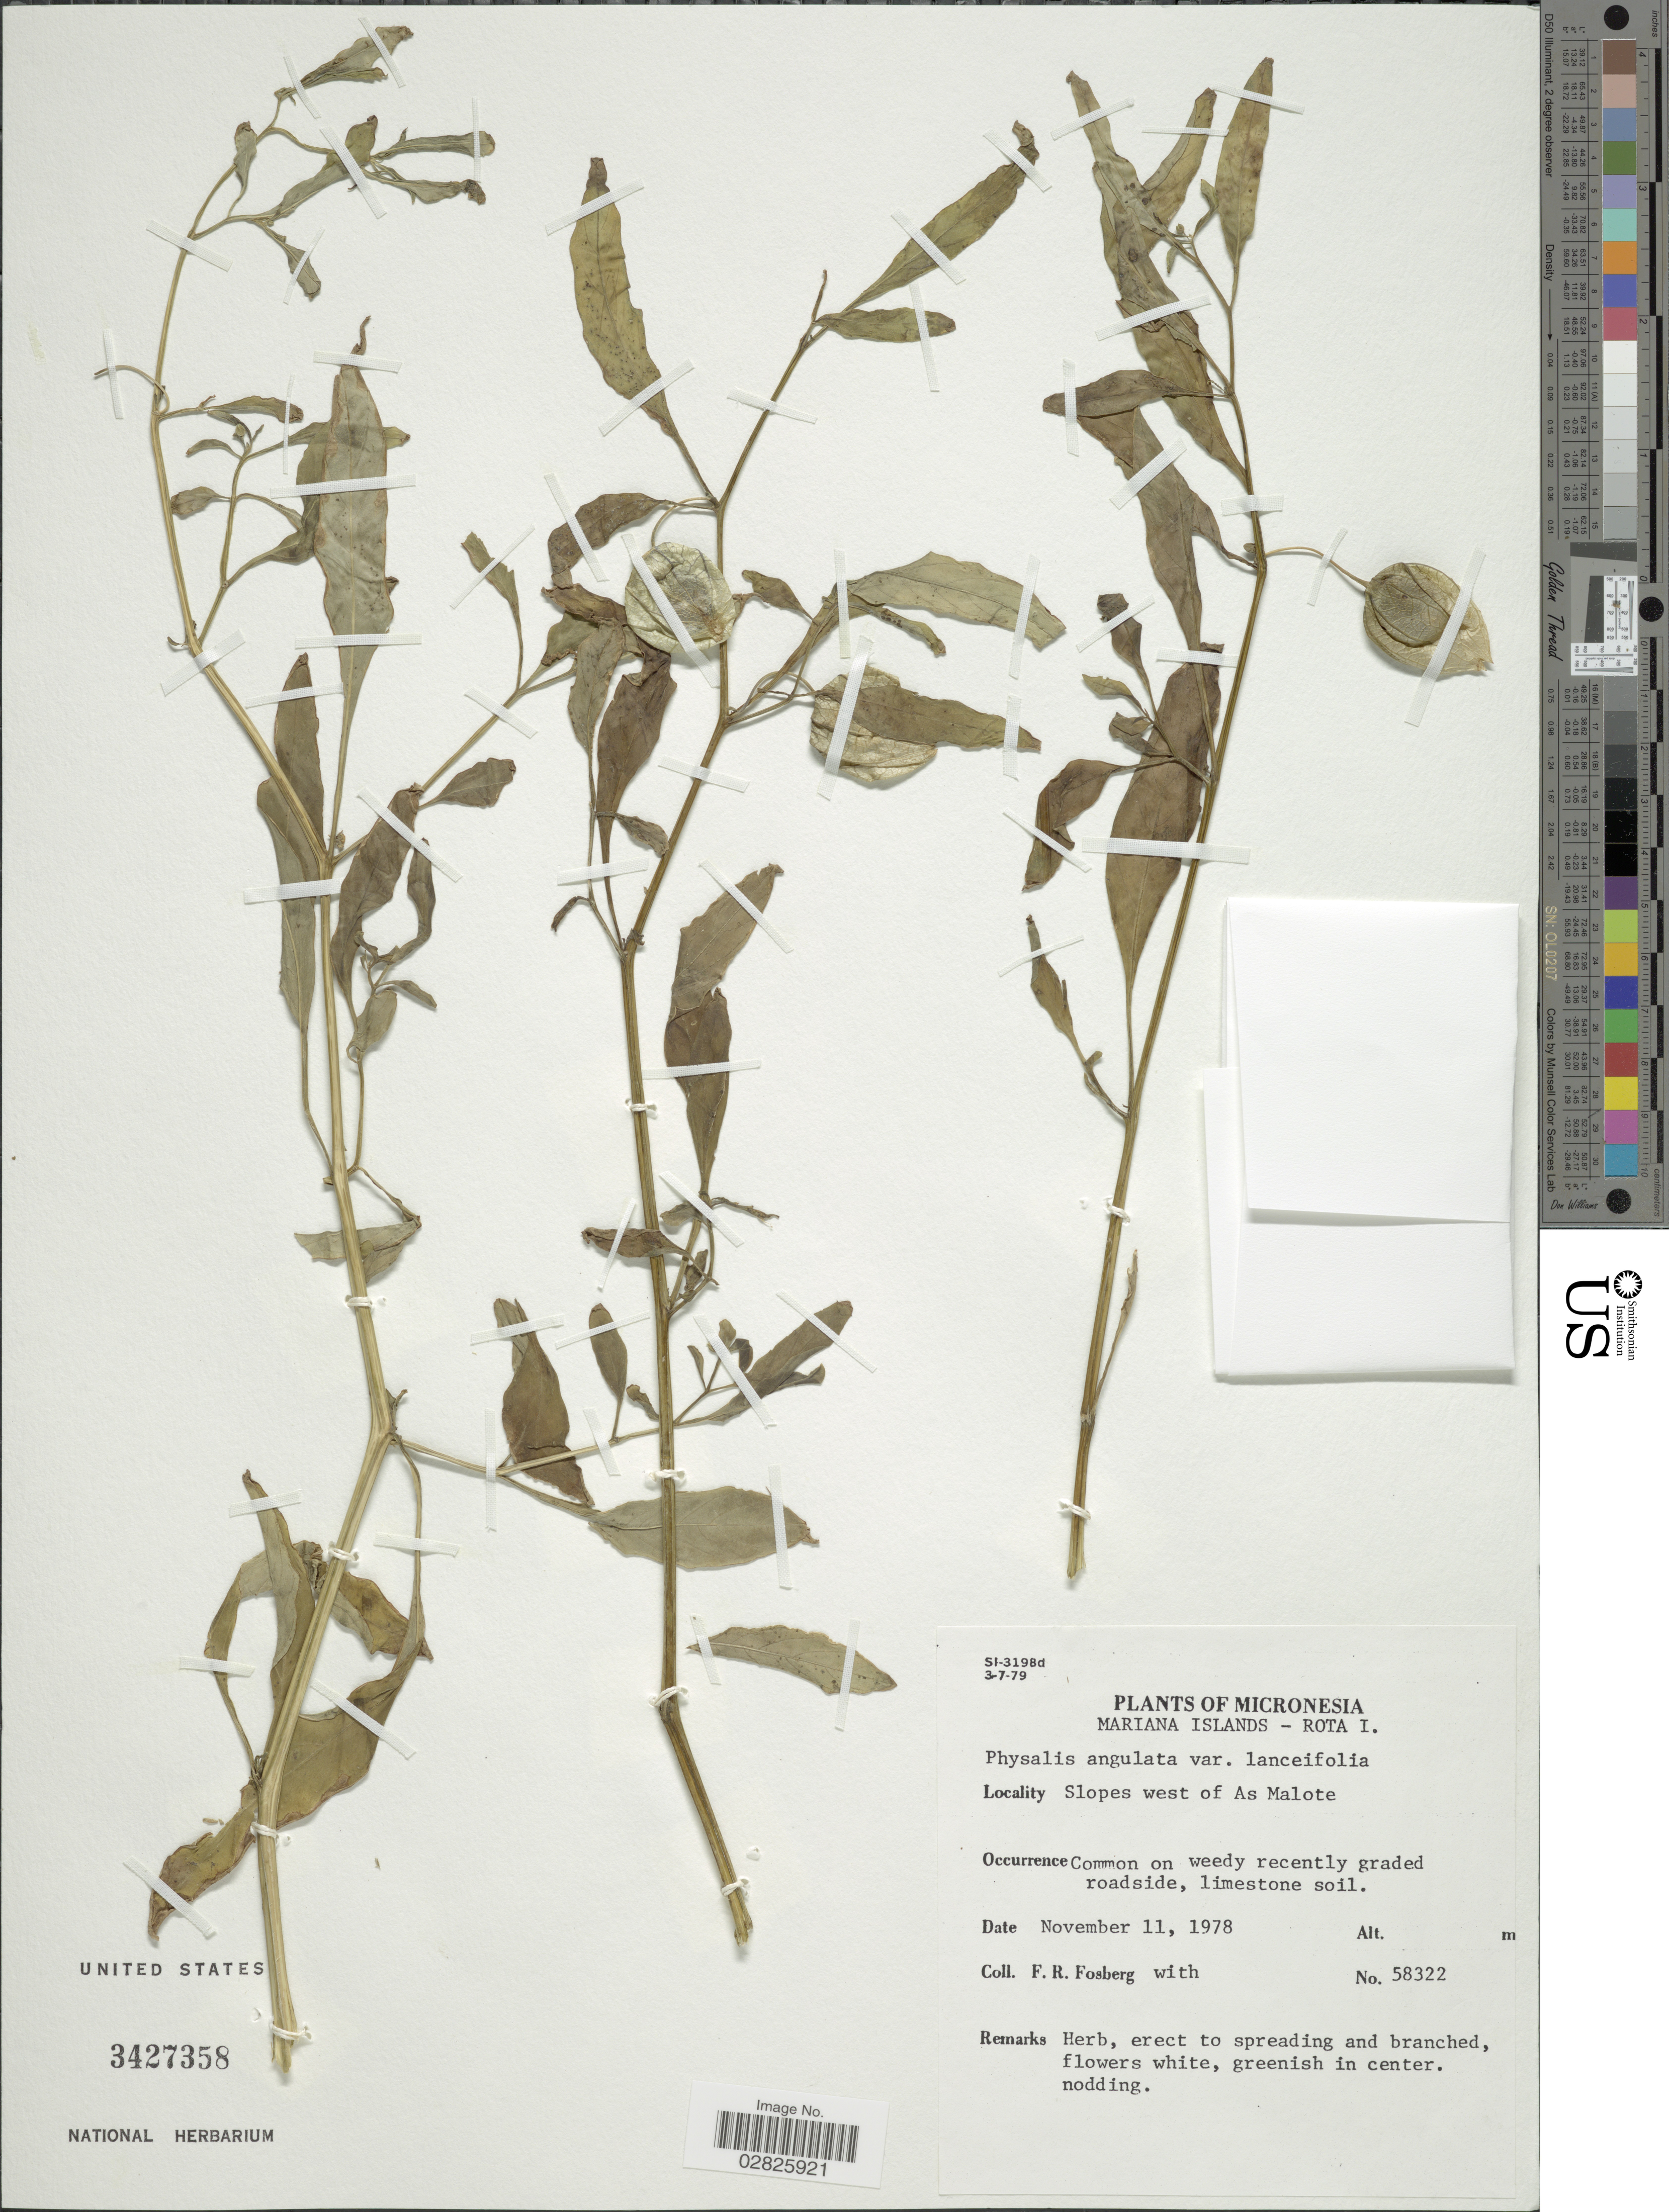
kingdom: Plantae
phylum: Tracheophyta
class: Magnoliopsida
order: Solanales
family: Solanaceae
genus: Physalis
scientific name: Physalis angulata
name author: L.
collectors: F. R. Fosberg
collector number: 58322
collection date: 1978-11-11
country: Northern Mariana Islands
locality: Micronesia. Mariana Islands - Rota I. Slopes west of As Malote.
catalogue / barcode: US 3427358